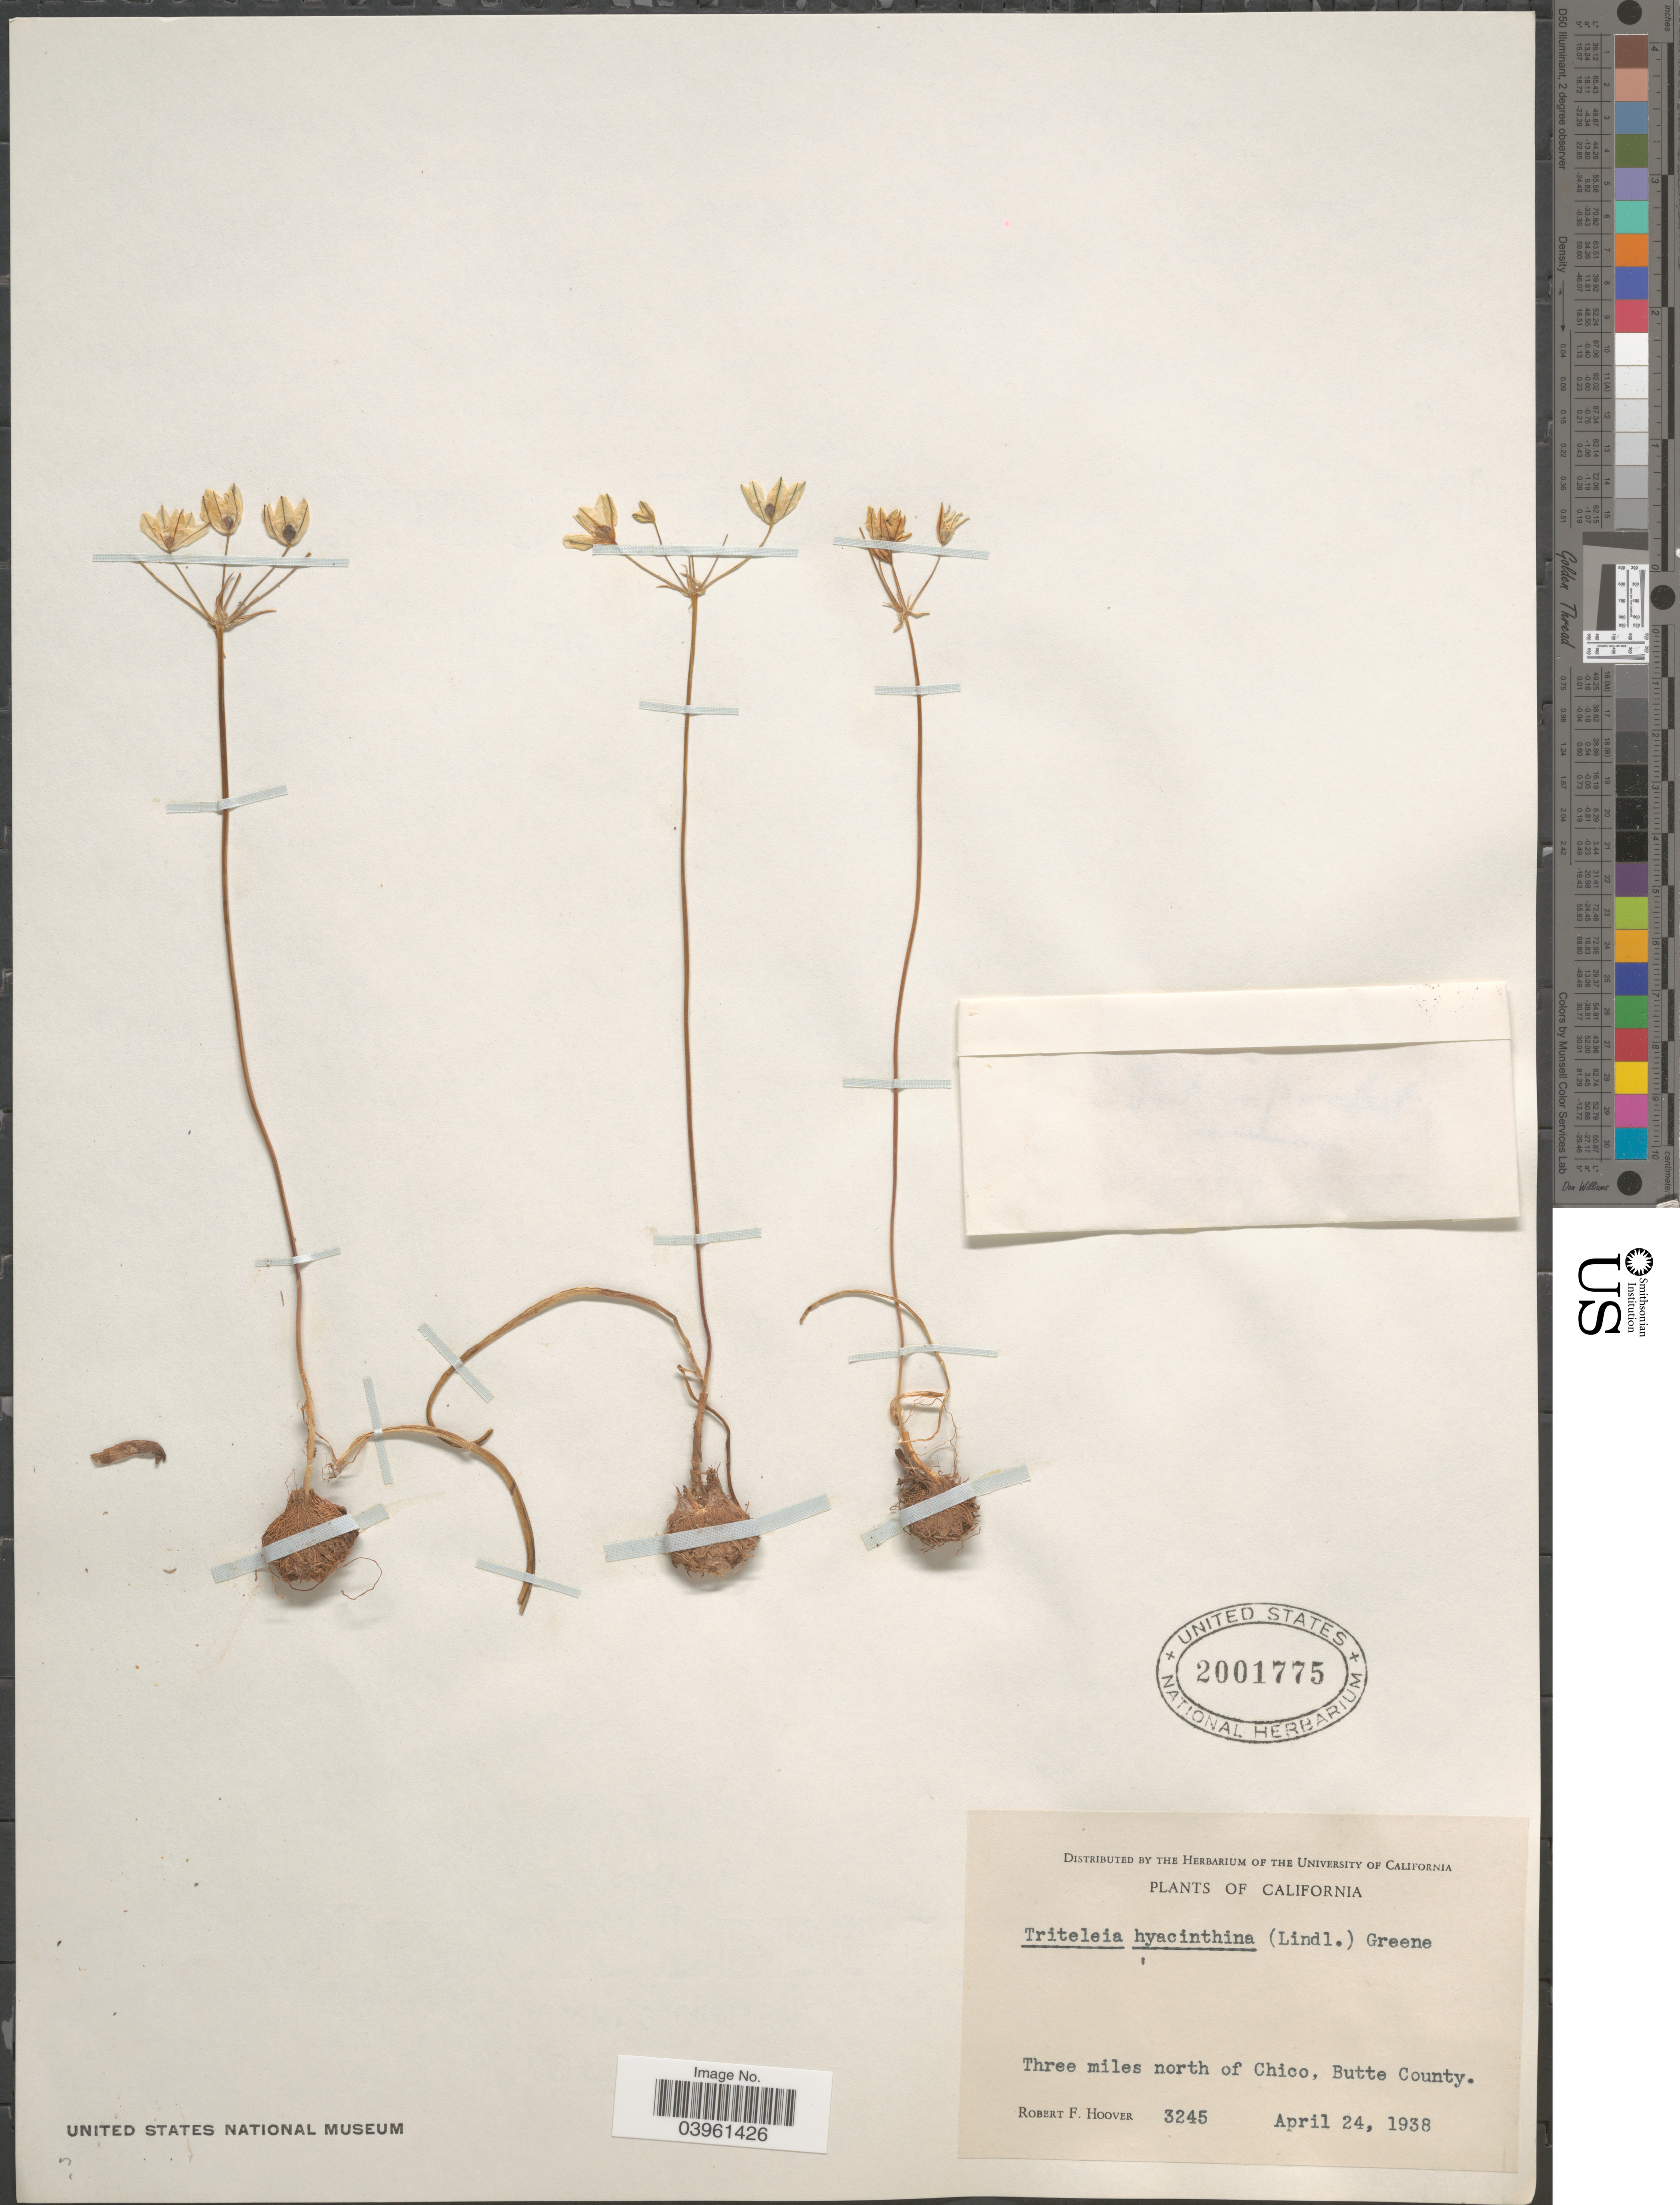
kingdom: Plantae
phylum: Tracheophyta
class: Liliopsida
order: Asparagales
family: Asparagaceae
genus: Triteleia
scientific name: Triteleia hyacinthina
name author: (Lindl.) Greene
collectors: R. F. Hoover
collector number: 3245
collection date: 1938-04-24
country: United States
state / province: California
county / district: Butte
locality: Three miles north of Chico, Butte County.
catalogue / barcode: US 2001775